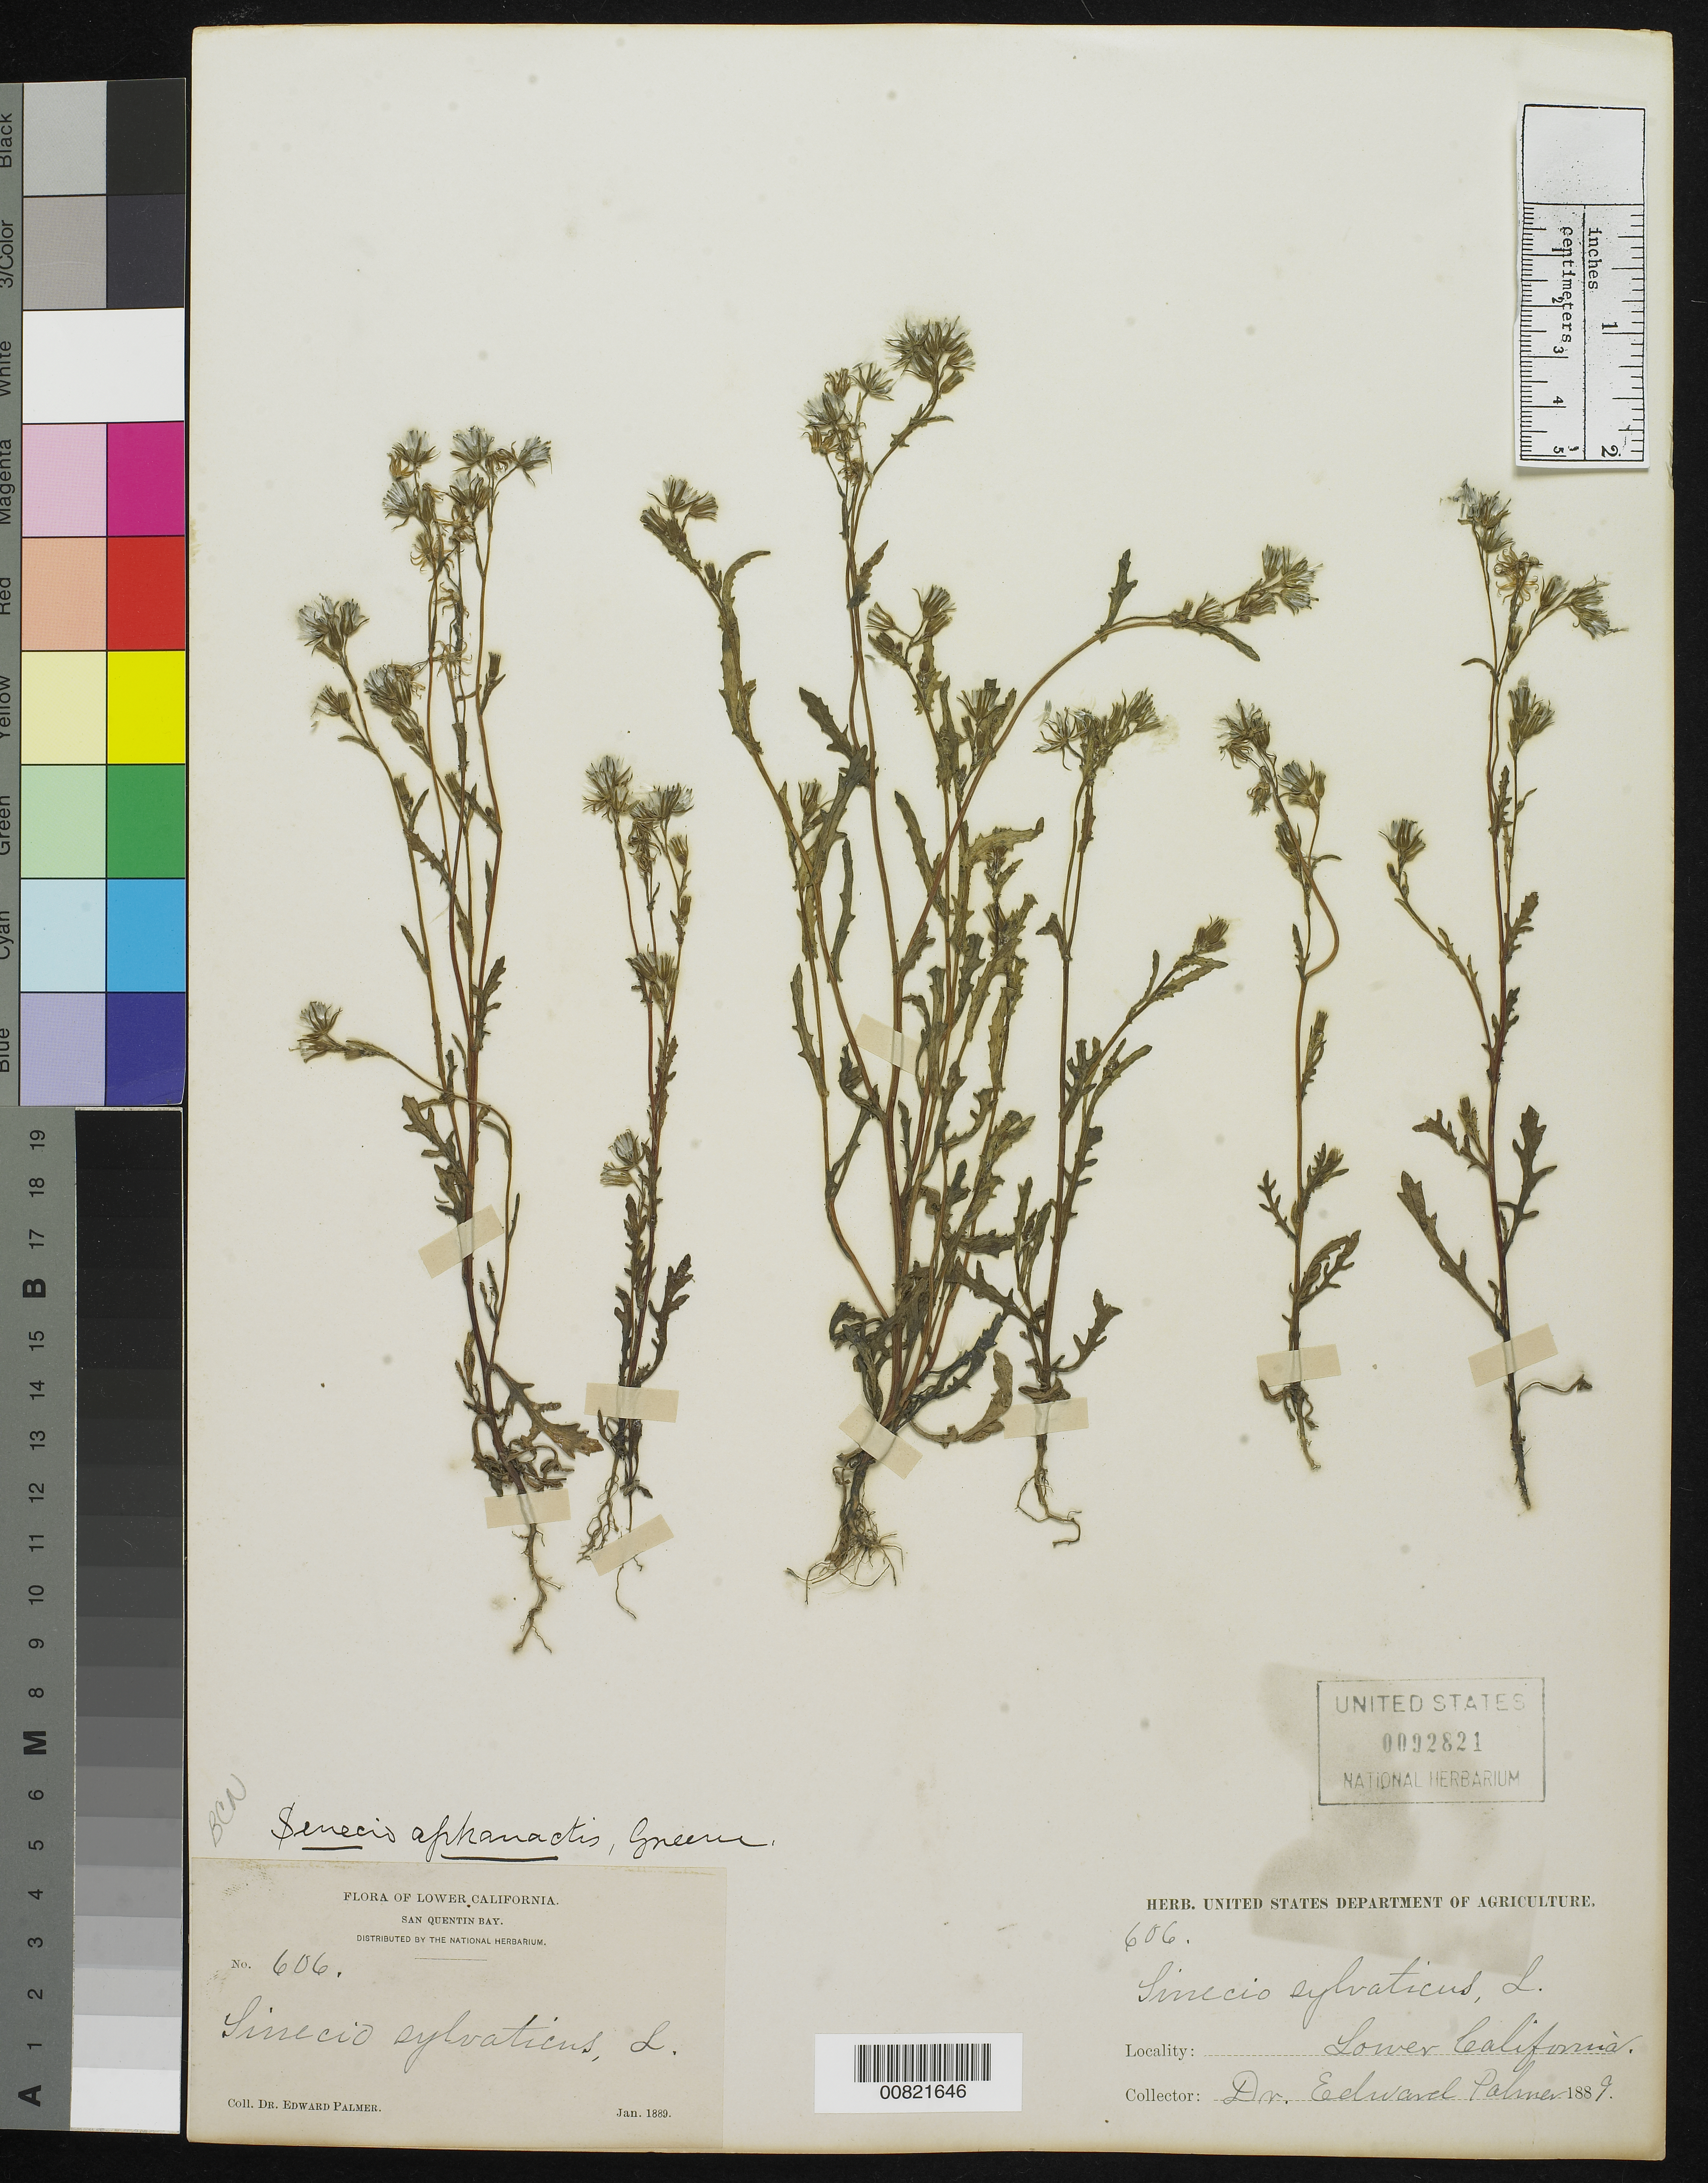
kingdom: Plantae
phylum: Tracheophyta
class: Magnoliopsida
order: Asterales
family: Asteraceae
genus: Senecio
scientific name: Senecio aphanactis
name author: Greene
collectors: E. Palmer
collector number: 606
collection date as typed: Jan 1889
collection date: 1889-01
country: Mexico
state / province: Baja California Norte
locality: San Quentin Bay, Baja California.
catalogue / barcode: US 92821